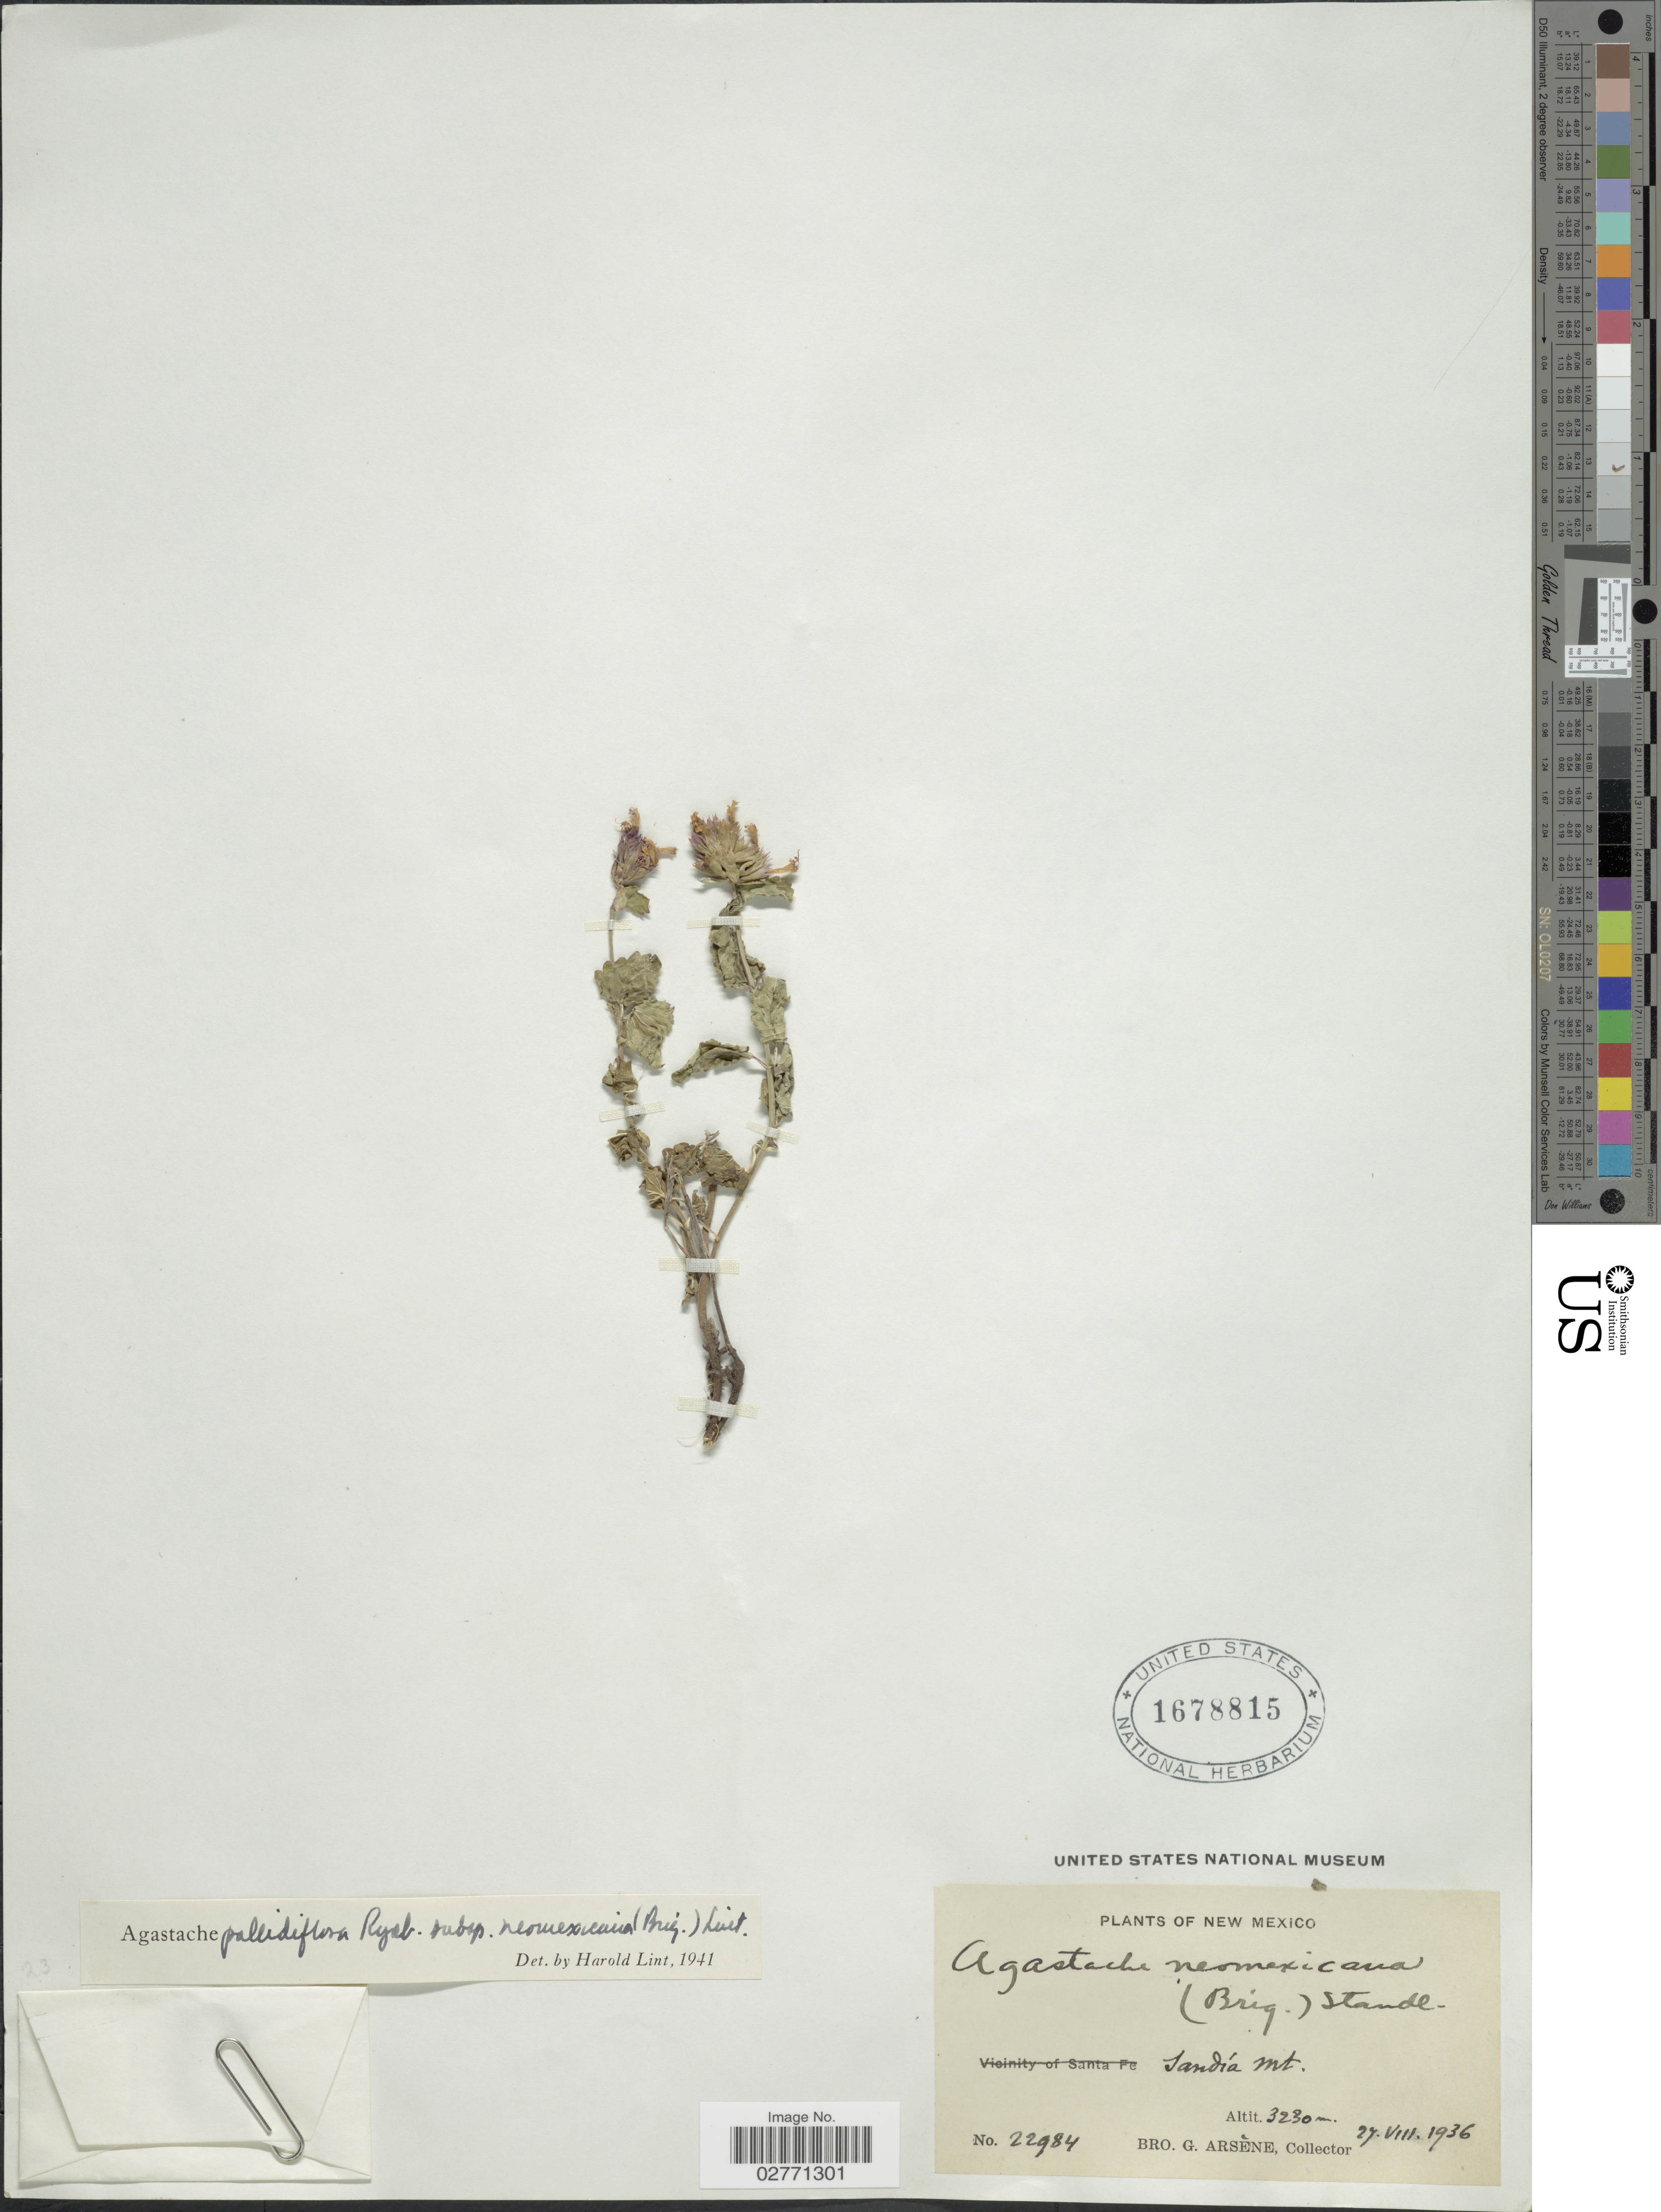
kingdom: Plantae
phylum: Tracheophyta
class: Magnoliopsida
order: Lamiales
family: Lamiaceae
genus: Agastache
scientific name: Agastache pallidiflora subsp. neomexicana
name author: (Briq.) Lint & Epling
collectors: Bro. G. Arsène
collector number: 22984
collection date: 1936-08-27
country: United States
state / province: New Mexico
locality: Sandia Mt.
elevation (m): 3230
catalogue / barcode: US 1678815